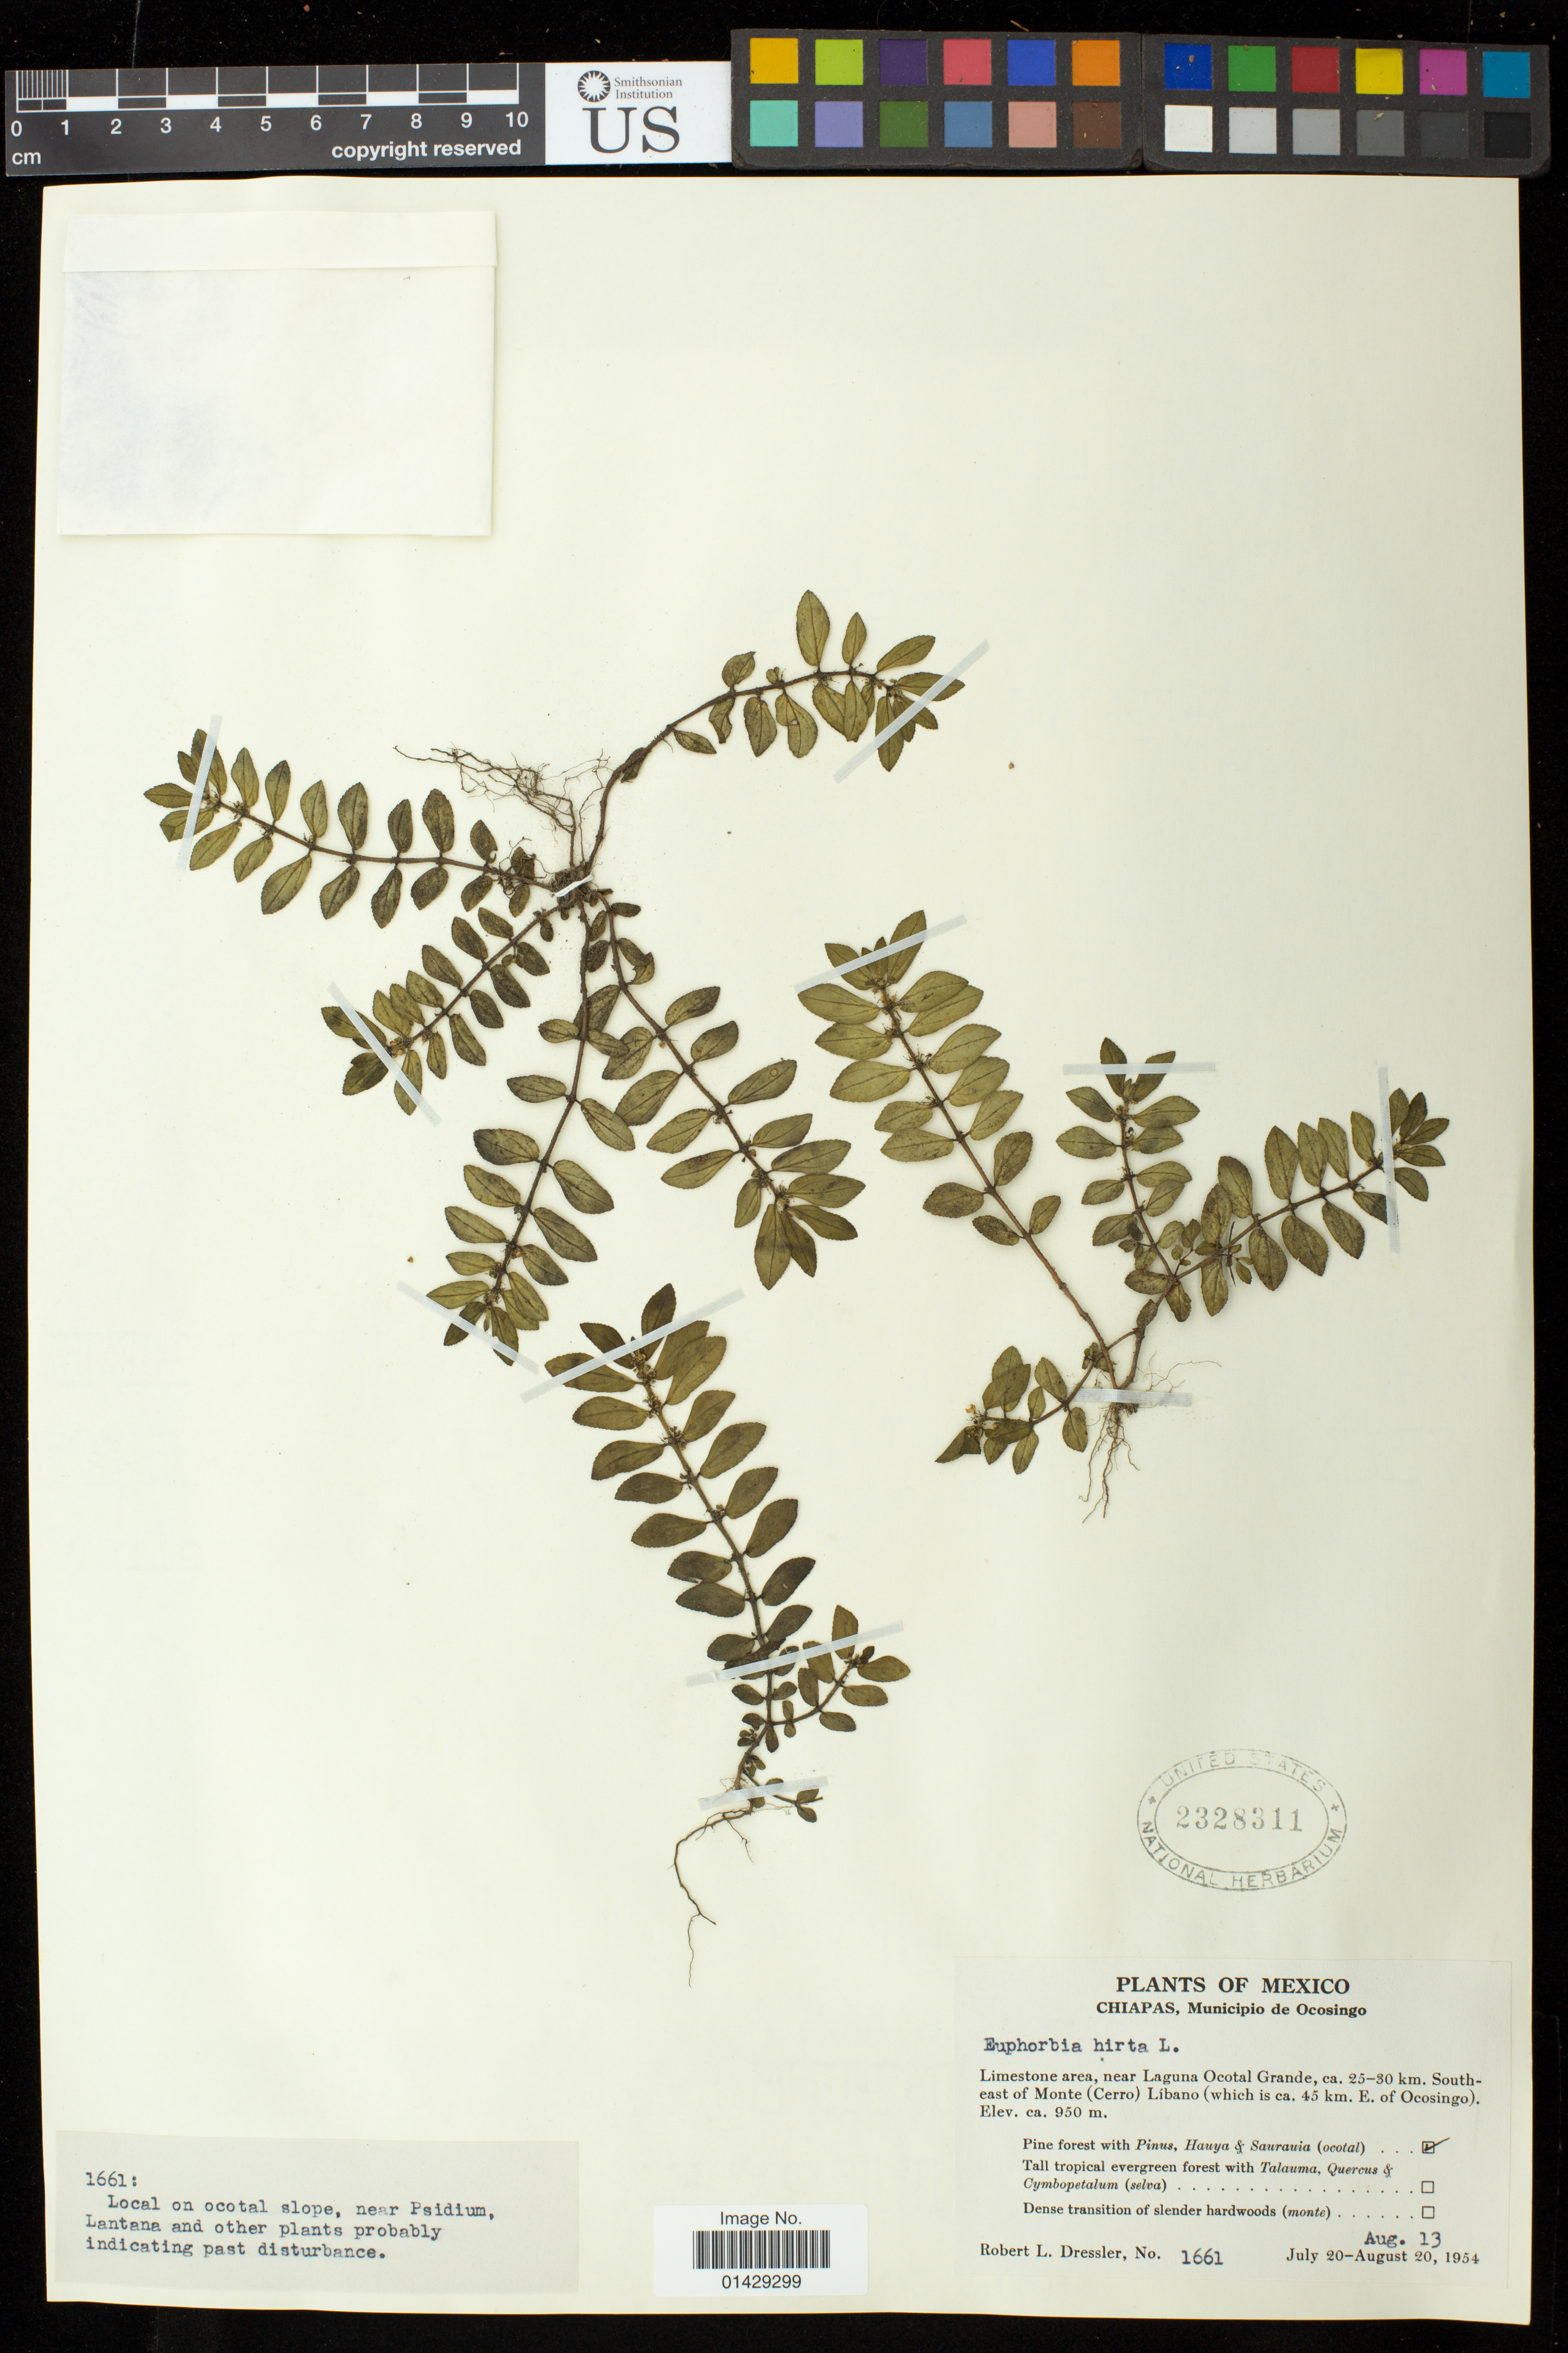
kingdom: Plantae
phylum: Tracheophyta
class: Magnoliopsida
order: Malpighiales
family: Euphorbiaceae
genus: Euphorbia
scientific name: Euphorbia hirta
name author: L.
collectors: R. Dressler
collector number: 1661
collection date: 1954-08-13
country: Mexico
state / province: Chiapas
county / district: Ocosingo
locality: Municipio de Ocosingo; Limestone area, near Laguna Ocotal Grande, ca. 25-30 km. South-east of Monte (Cerro) Libano (which is ca. 45 km. E. of Ocosingo).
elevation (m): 950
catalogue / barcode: US 2328311